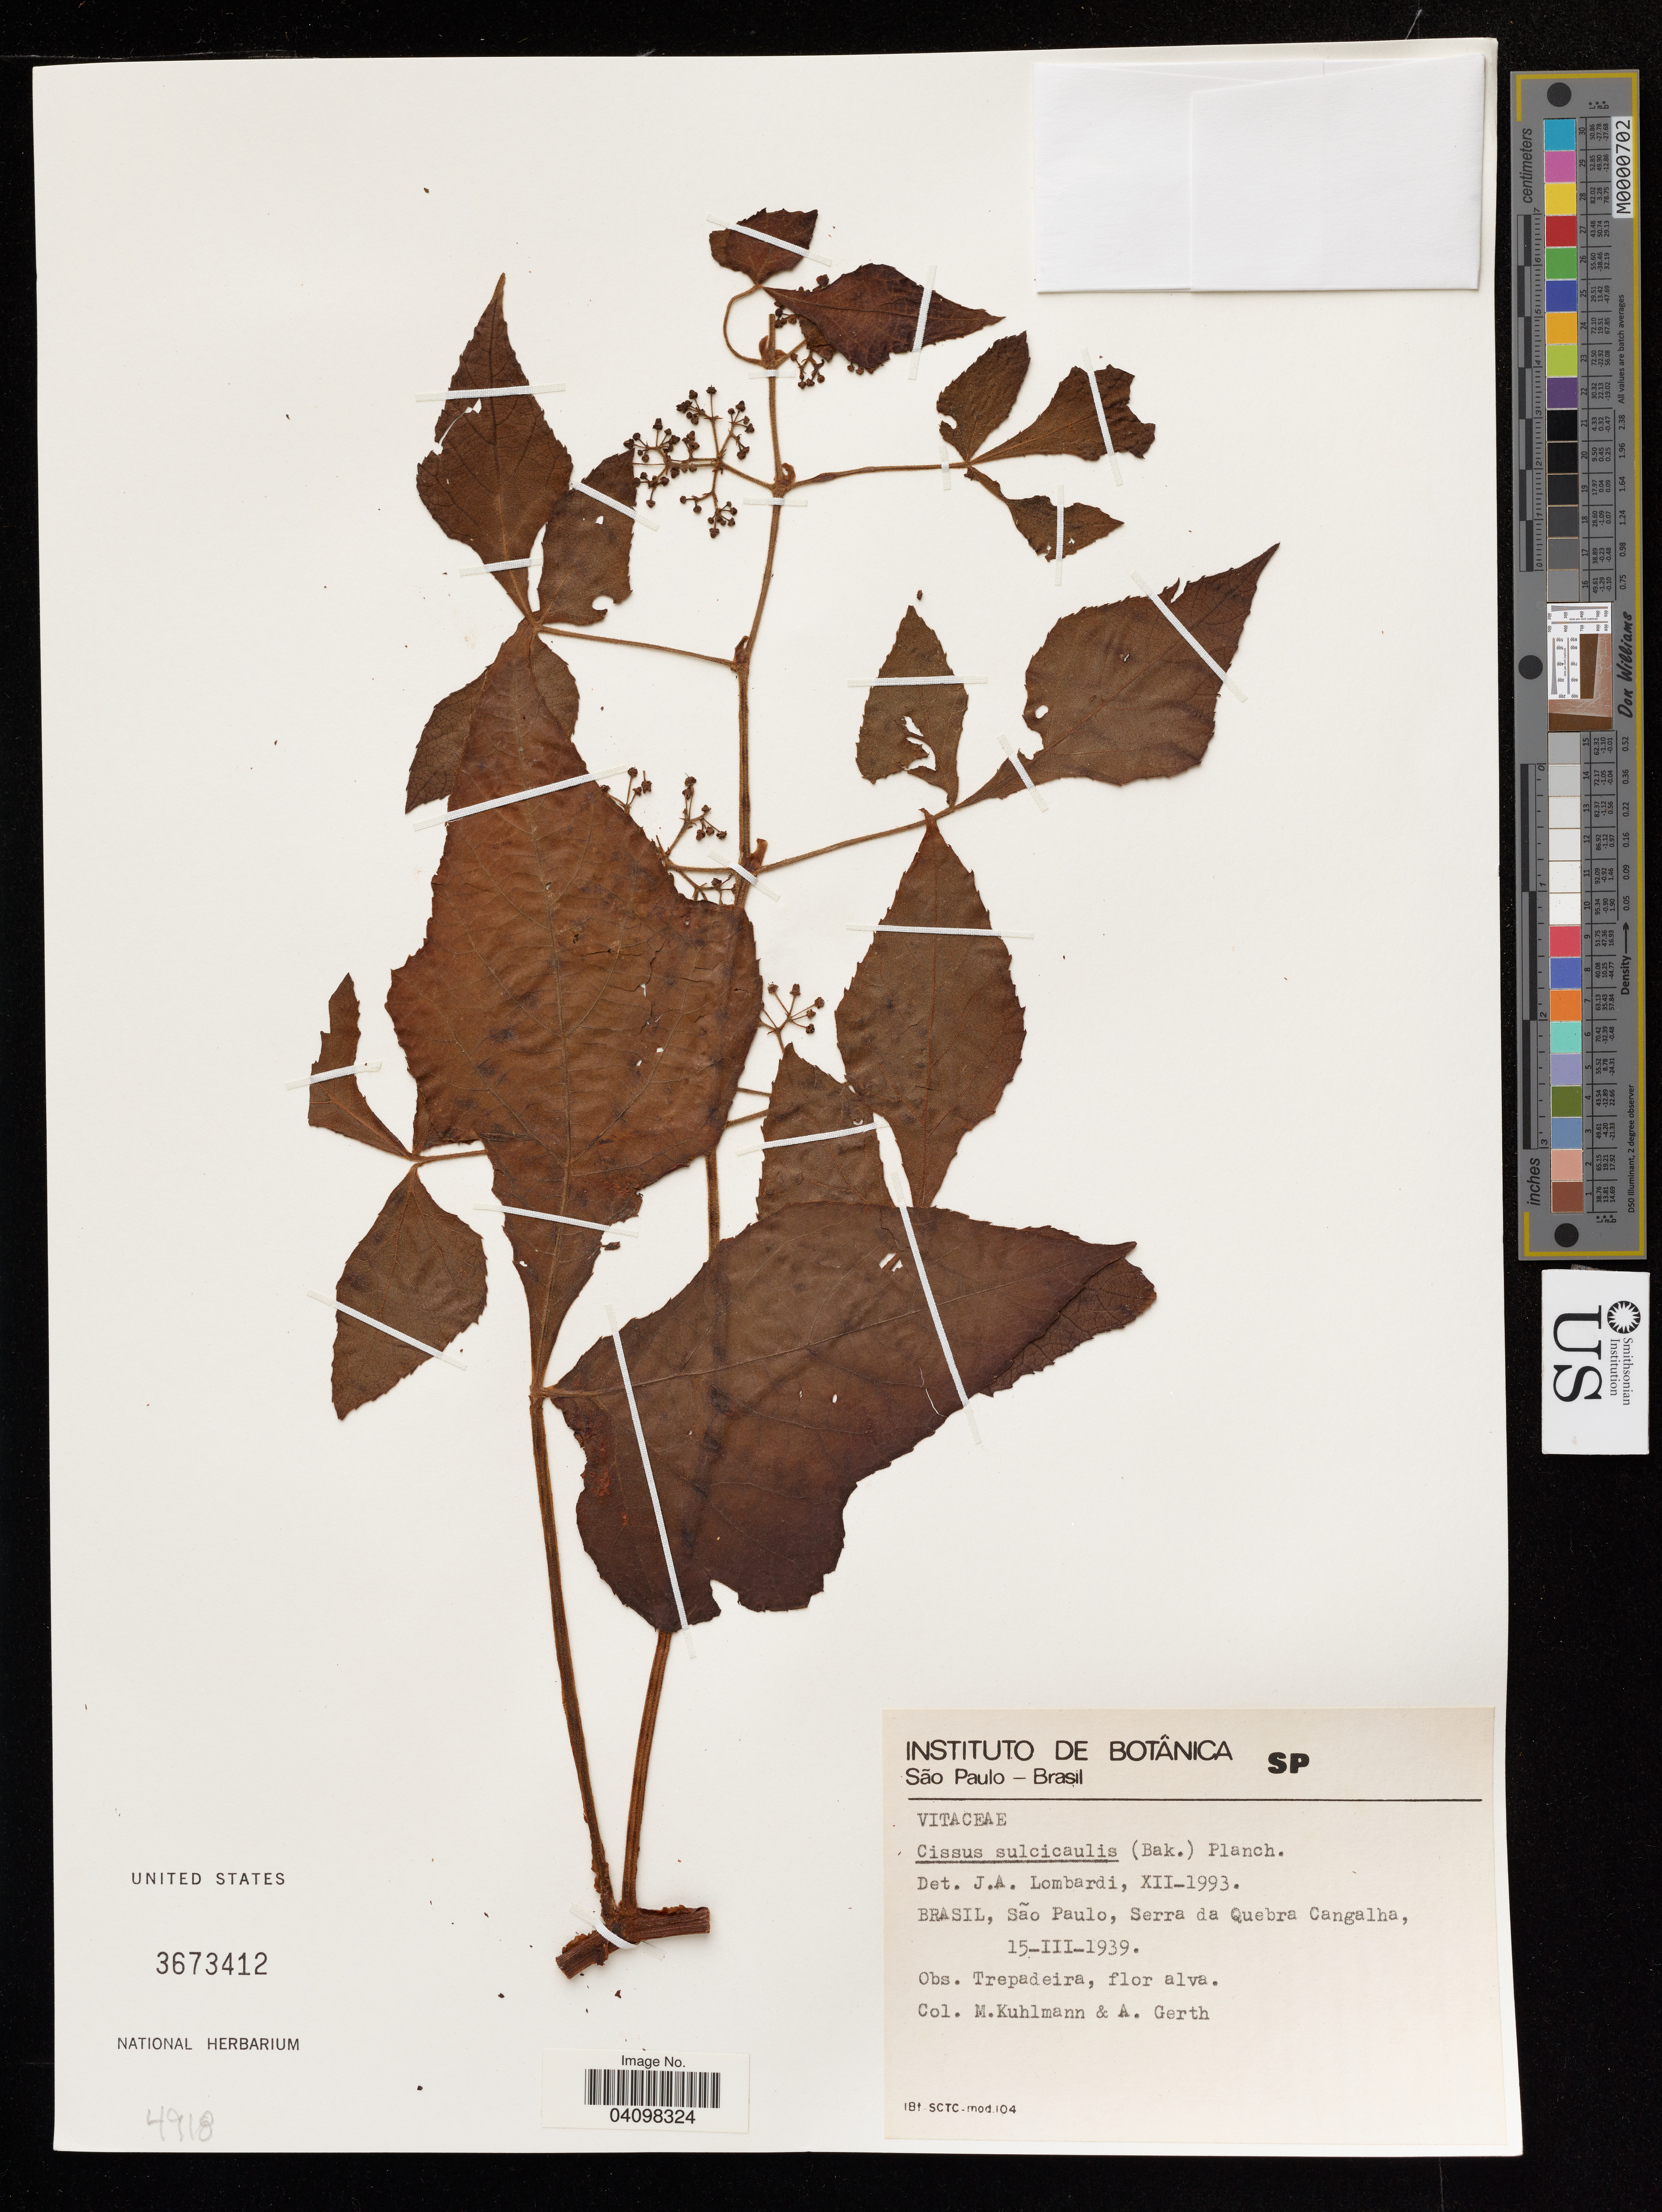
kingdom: Plantae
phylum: Tracheophyta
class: Magnoliopsida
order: Vitales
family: Vitaceae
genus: Cissus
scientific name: Cissus sulcicaulis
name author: (Baker) Planch.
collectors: M. Kuhlmann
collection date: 1939-03-15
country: Brazil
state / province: São Paulo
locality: Serra da Quebara Cangalha.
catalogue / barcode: US 3673412